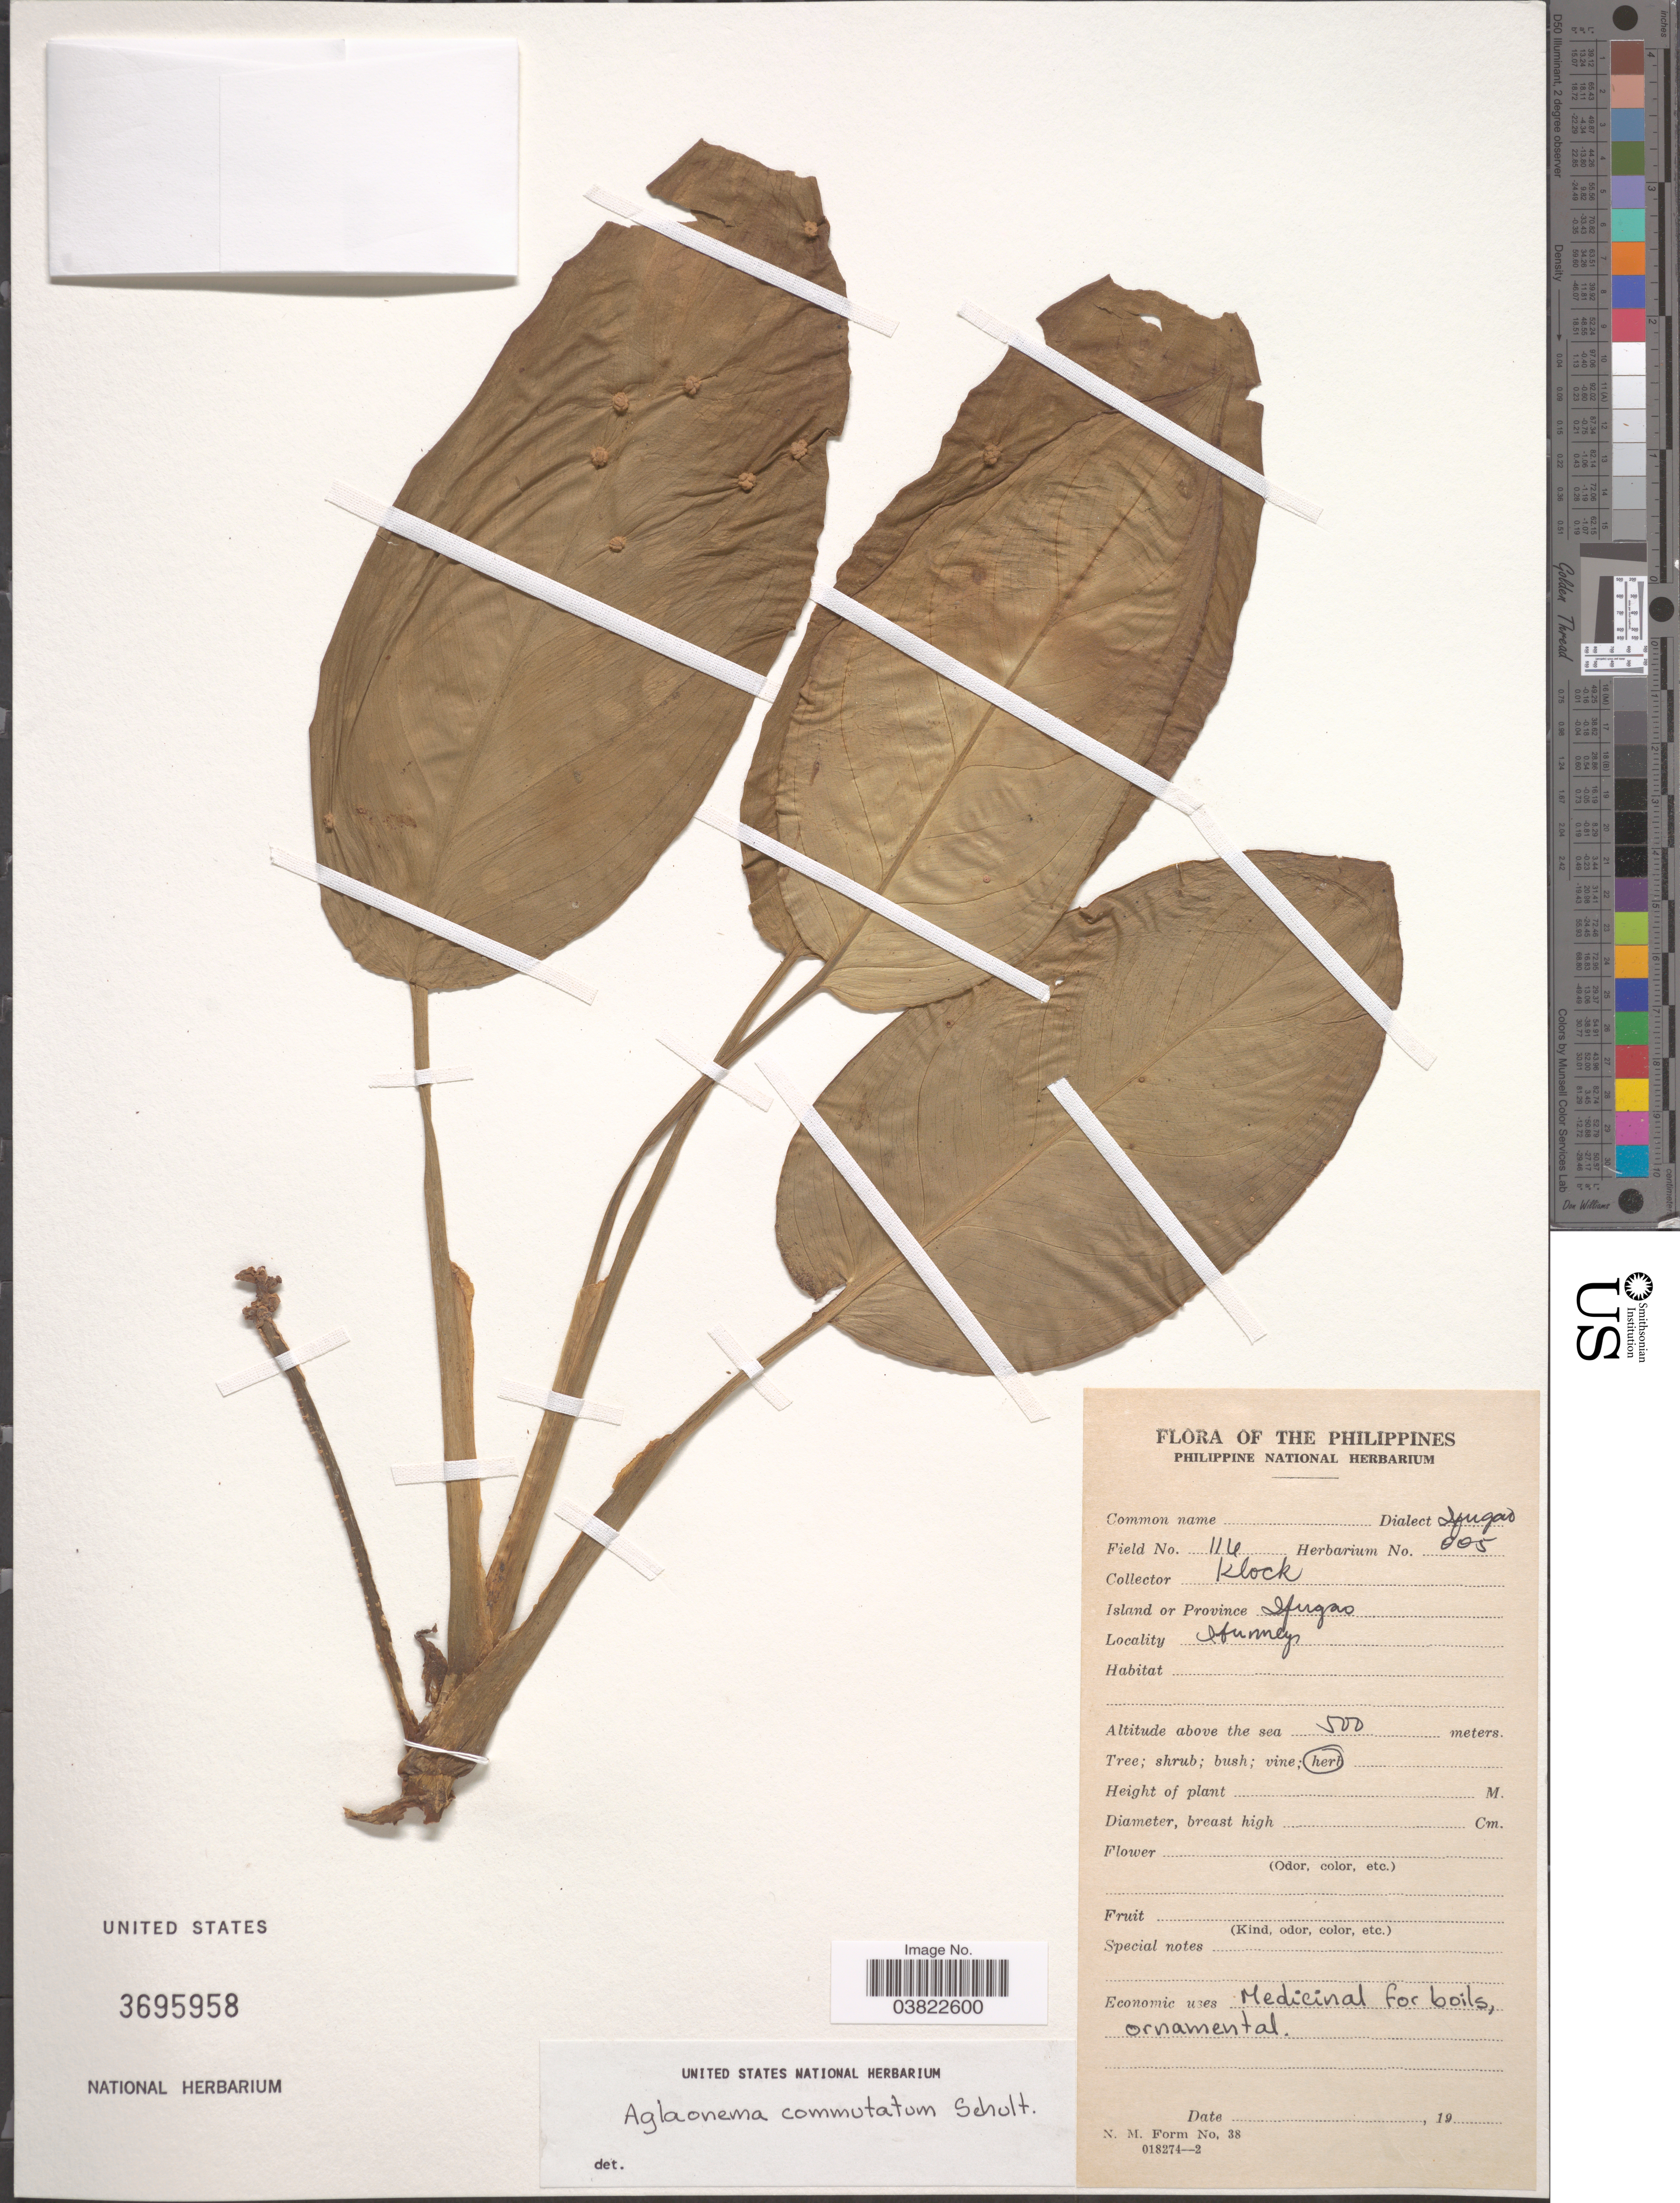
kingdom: Plantae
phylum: Tracheophyta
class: Liliopsida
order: Alismatales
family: Araceae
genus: Aglaonema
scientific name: Aglaonema commutatum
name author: Schott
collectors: Klock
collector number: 116/005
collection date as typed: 19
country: Philippines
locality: Island Ifugao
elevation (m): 500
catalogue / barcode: US 3695958